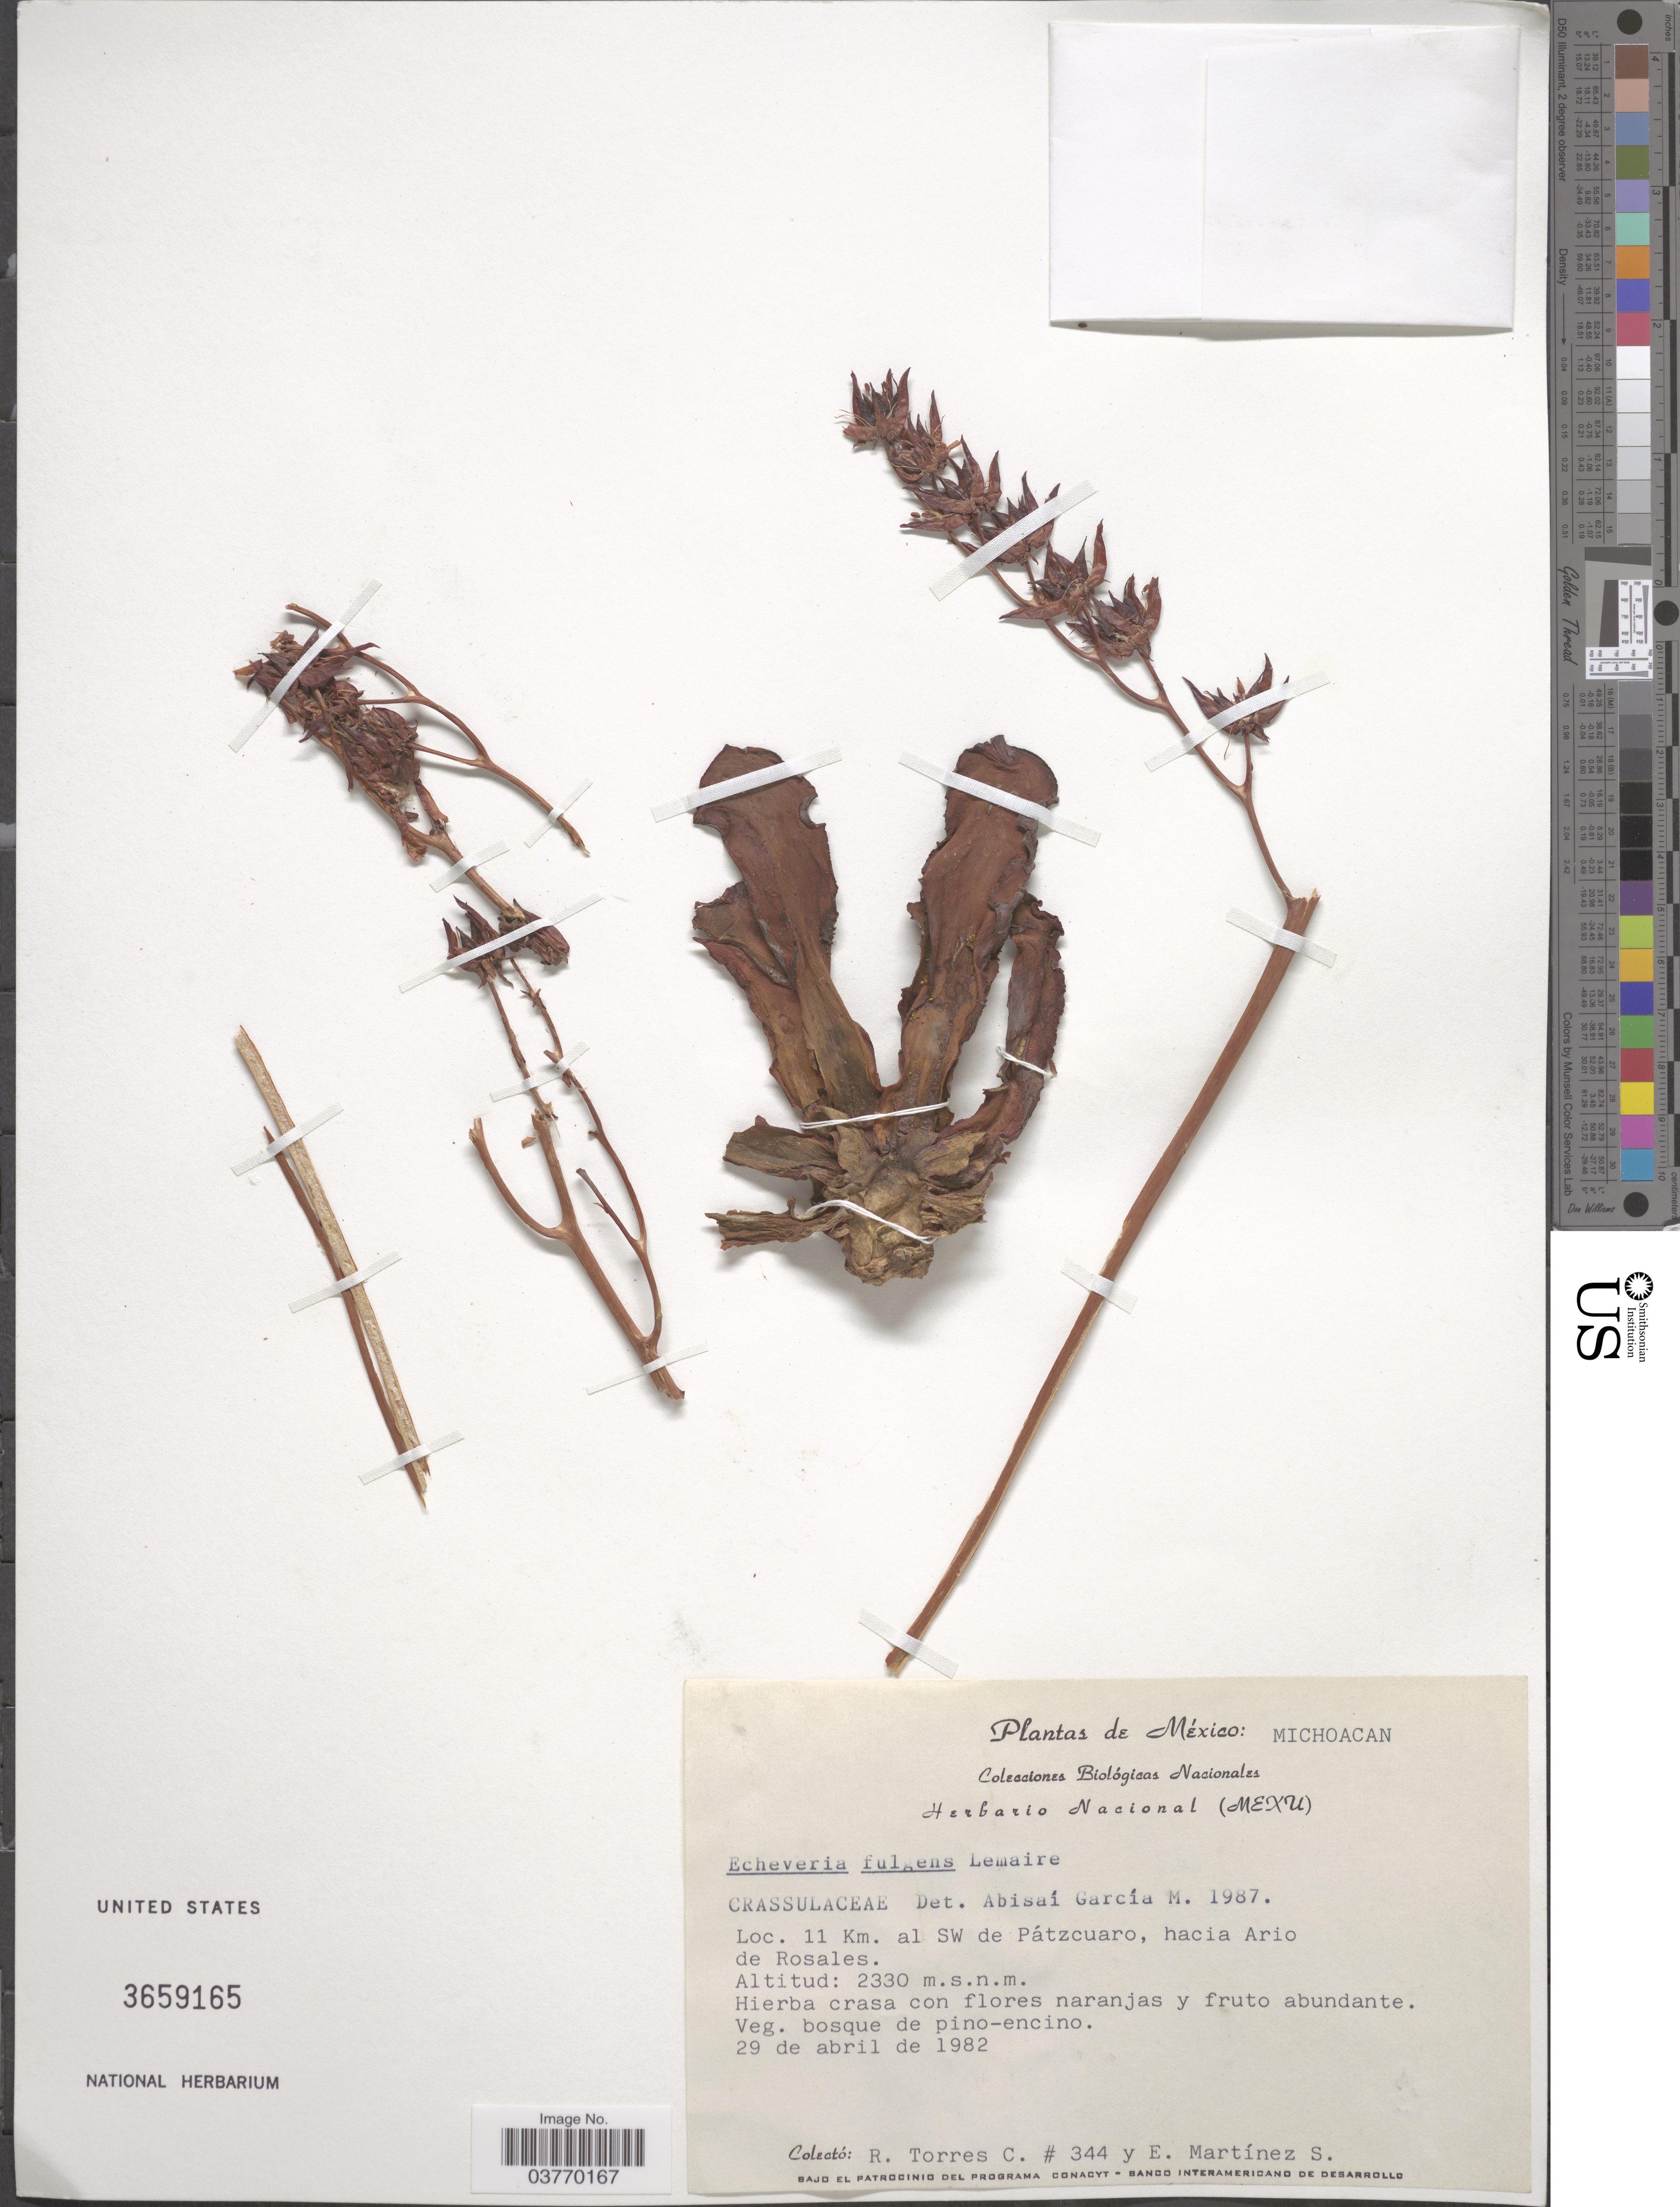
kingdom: Plantae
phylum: Tracheophyta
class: Magnoliopsida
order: Saxifragales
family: Crassulaceae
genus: Echeveria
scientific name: Echeveria fulgens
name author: Lem.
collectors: R. Torres C. & E. M. Martínez S.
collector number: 344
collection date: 1982-04-29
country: Mexico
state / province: Michoacán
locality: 11 km. al SW de Pátzcuaro, hacia Ario de Rosales.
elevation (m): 2330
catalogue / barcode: US 3659165